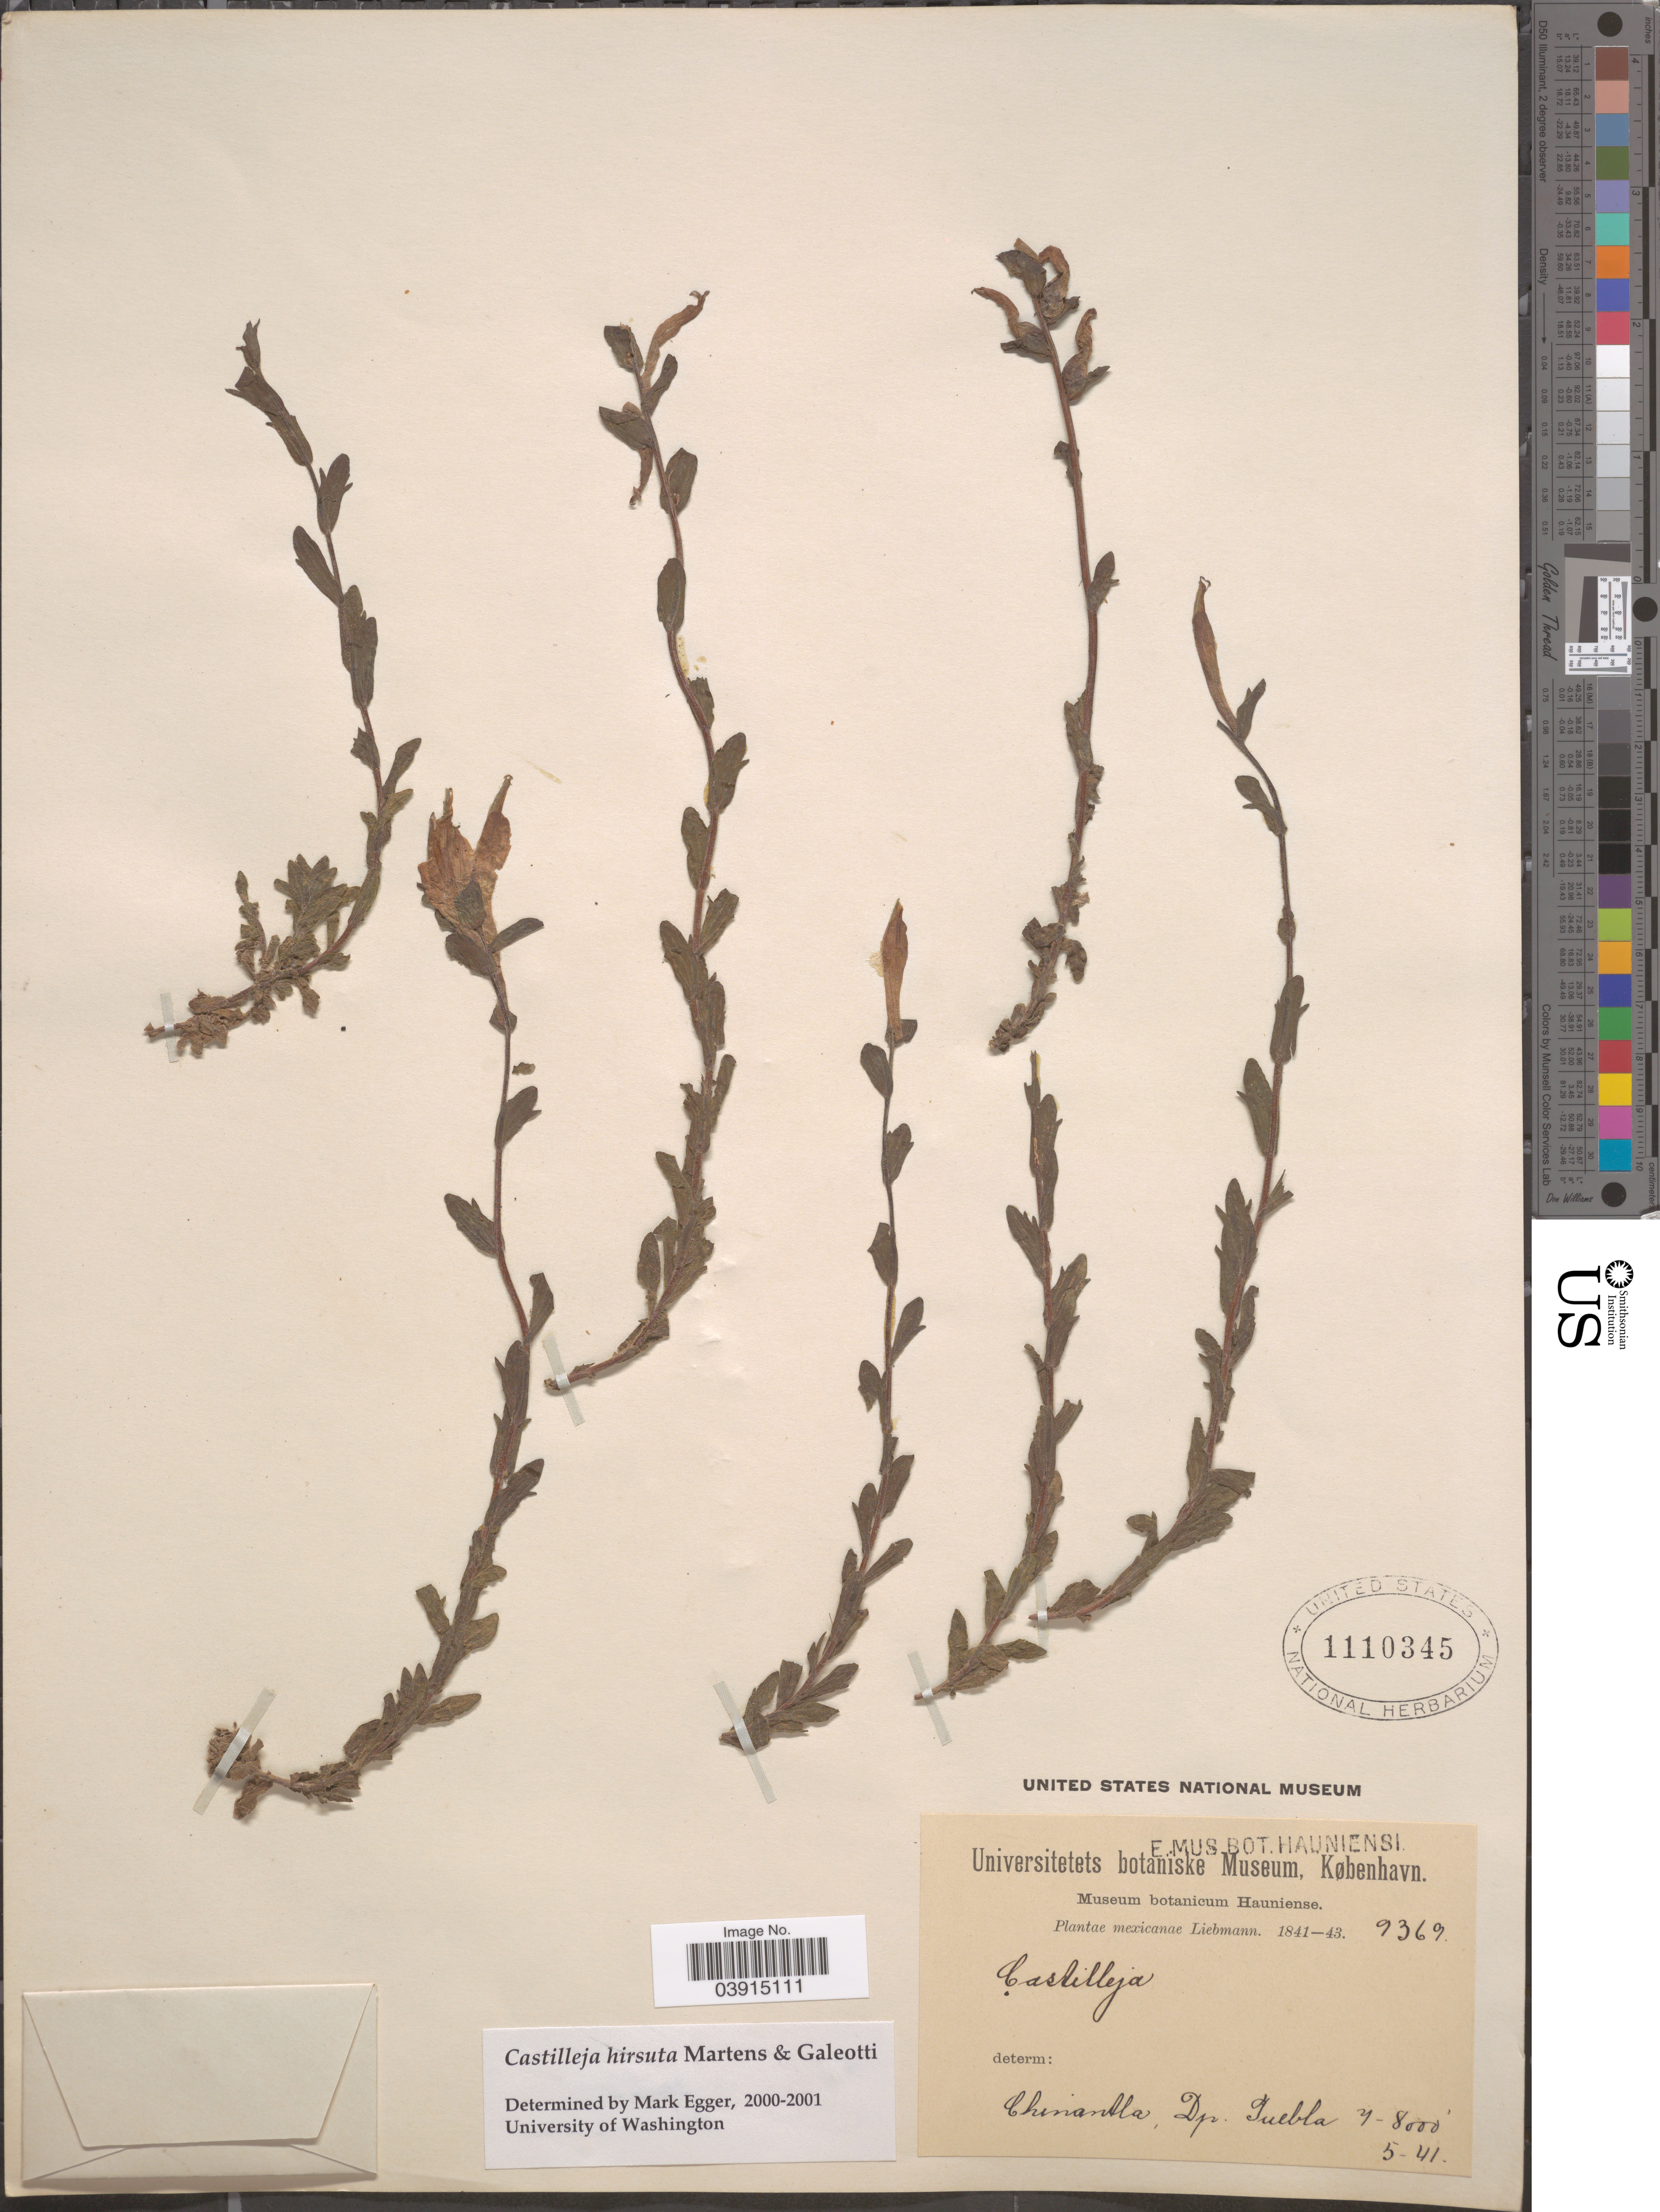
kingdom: Plantae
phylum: Tracheophyta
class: Magnoliopsida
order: Lamiales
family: Orobanchaceae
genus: Castilleja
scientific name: Castilleja hirsuta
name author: M. Martens & Galeotti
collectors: Liebmann, --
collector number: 9369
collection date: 1841-05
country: Mexico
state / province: Puebla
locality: Chinantla, Dp. Puebla.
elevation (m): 2134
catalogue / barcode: US 1110345